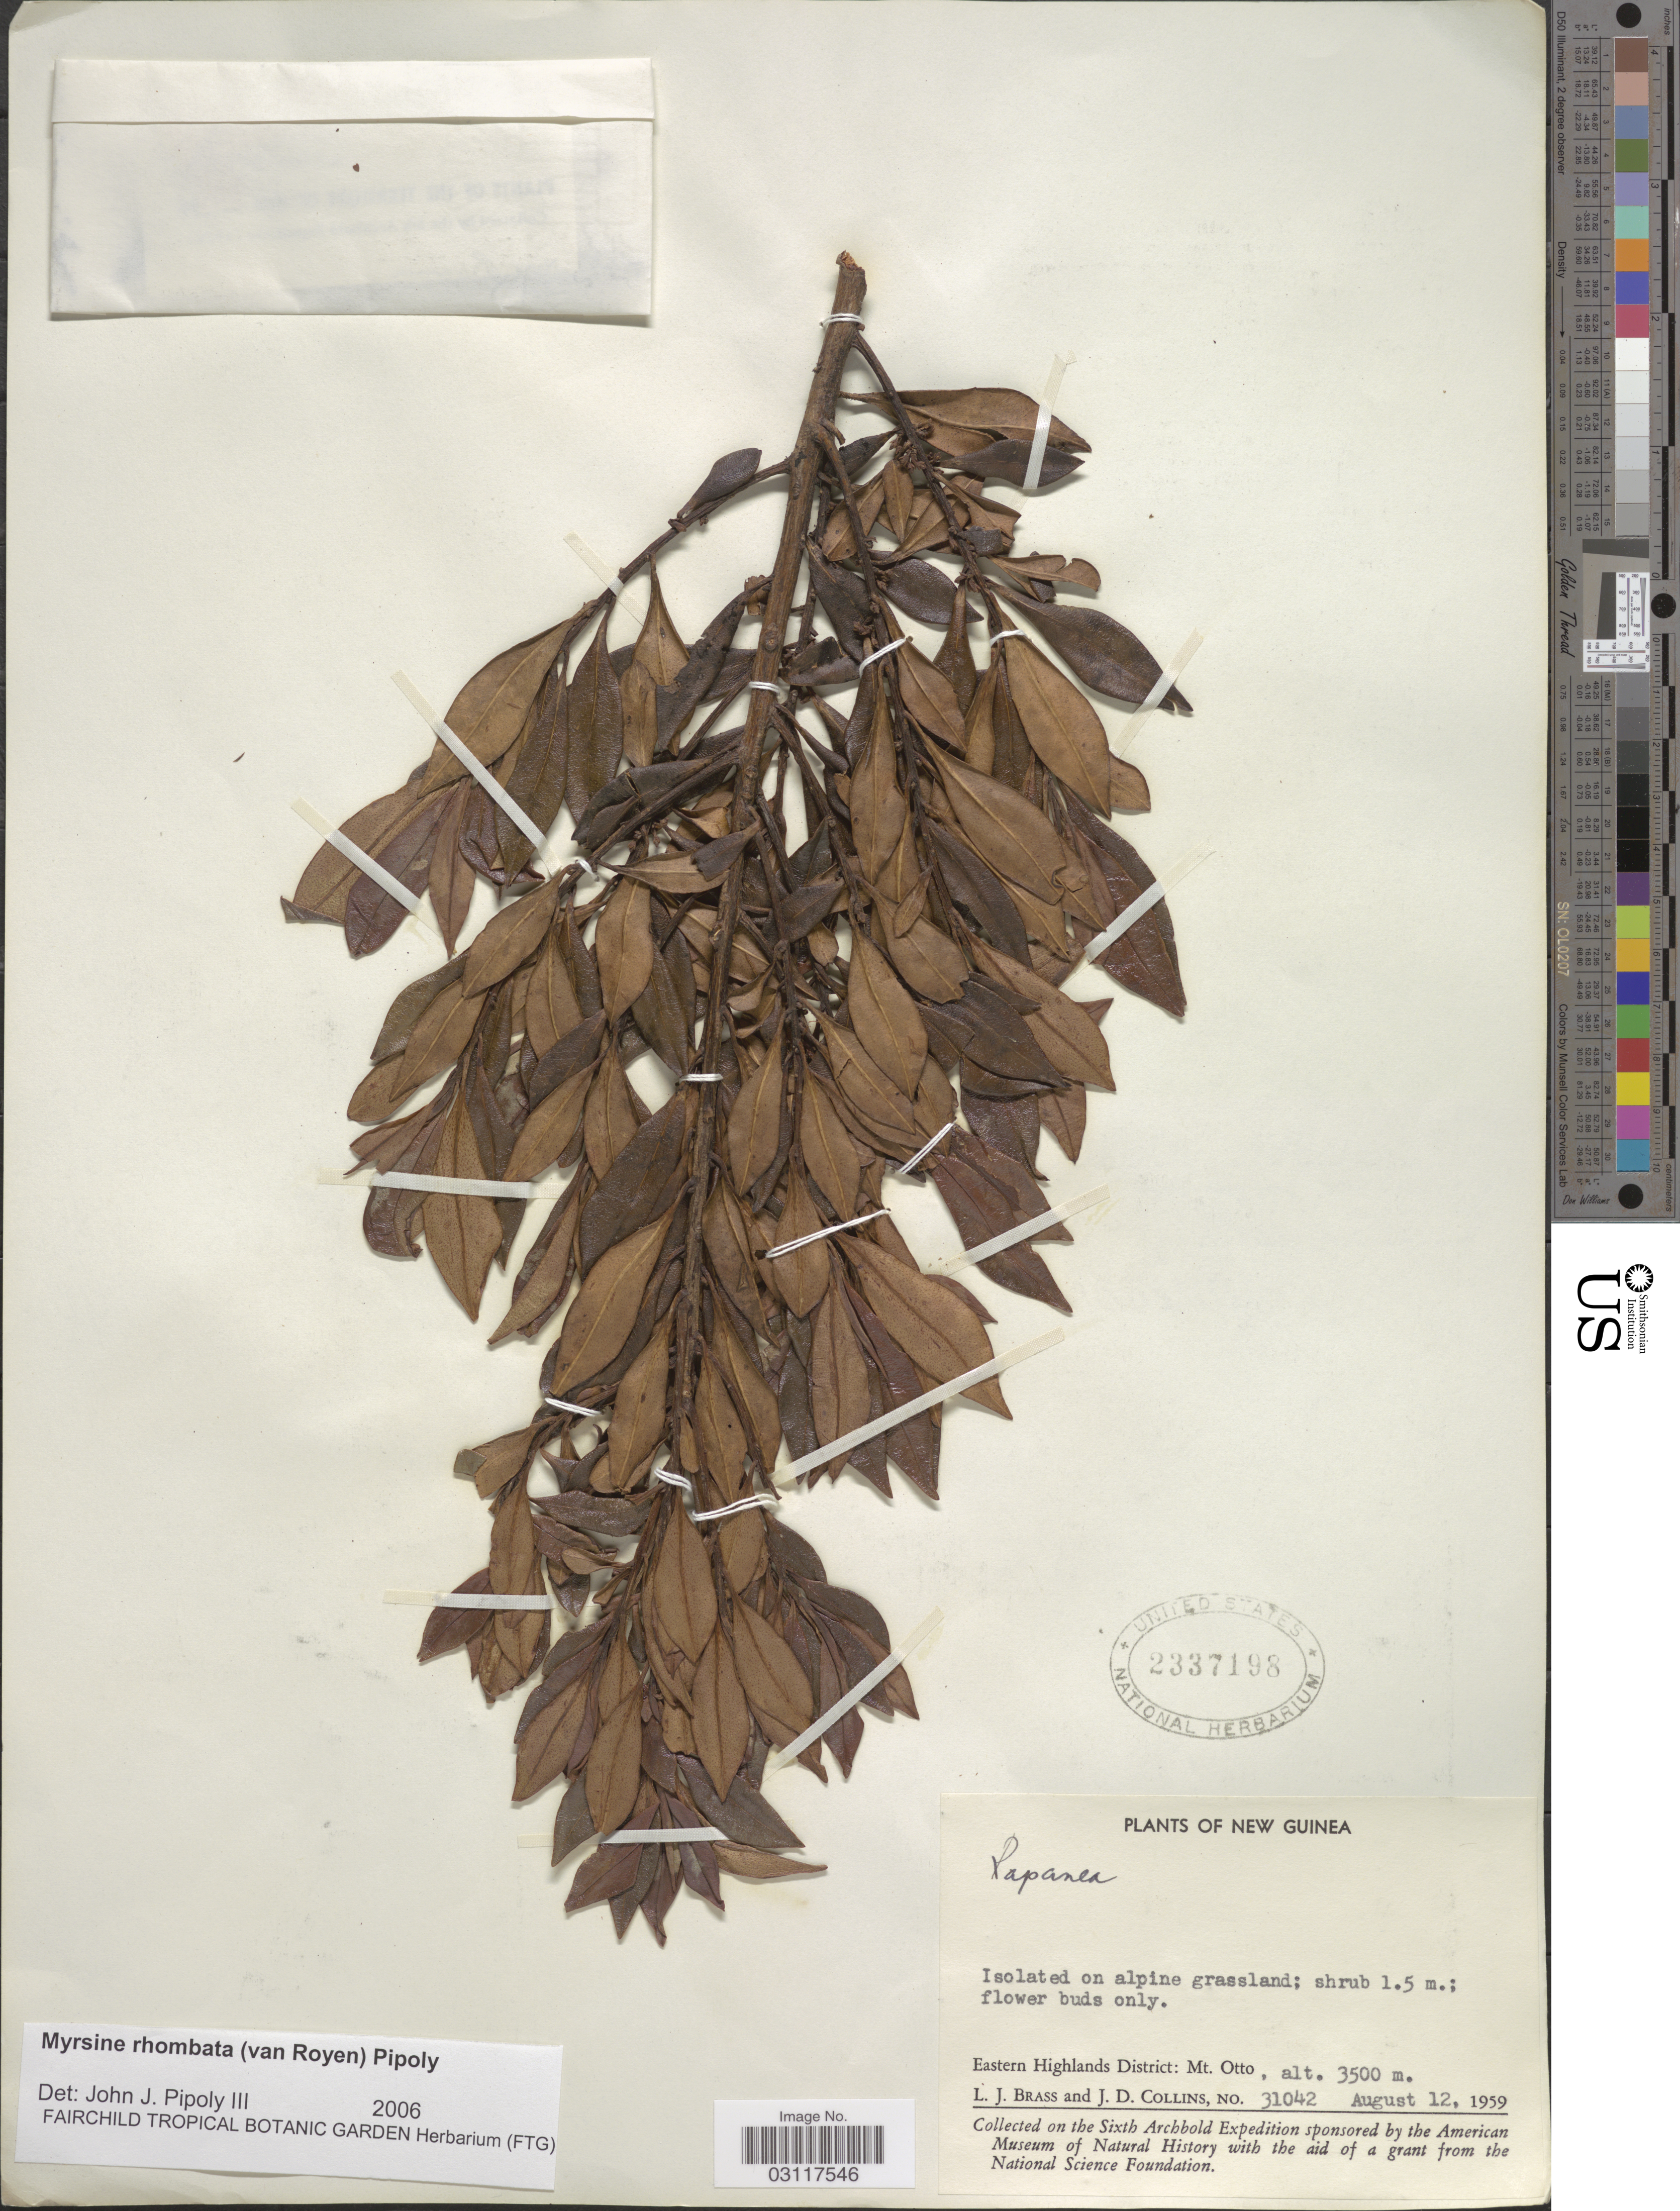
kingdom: Plantae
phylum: Tracheophyta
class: Magnoliopsida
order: Ericales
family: Primulaceae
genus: Myrsine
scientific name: Myrsine rhombata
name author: (P. Royen) Pipoly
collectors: L. J. Brass & J. Collins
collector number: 31042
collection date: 1959-08-12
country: Papua New Guinea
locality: New Guinea, Eastern Highlands District: Mt. Otto.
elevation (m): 3500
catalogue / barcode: US 2337198